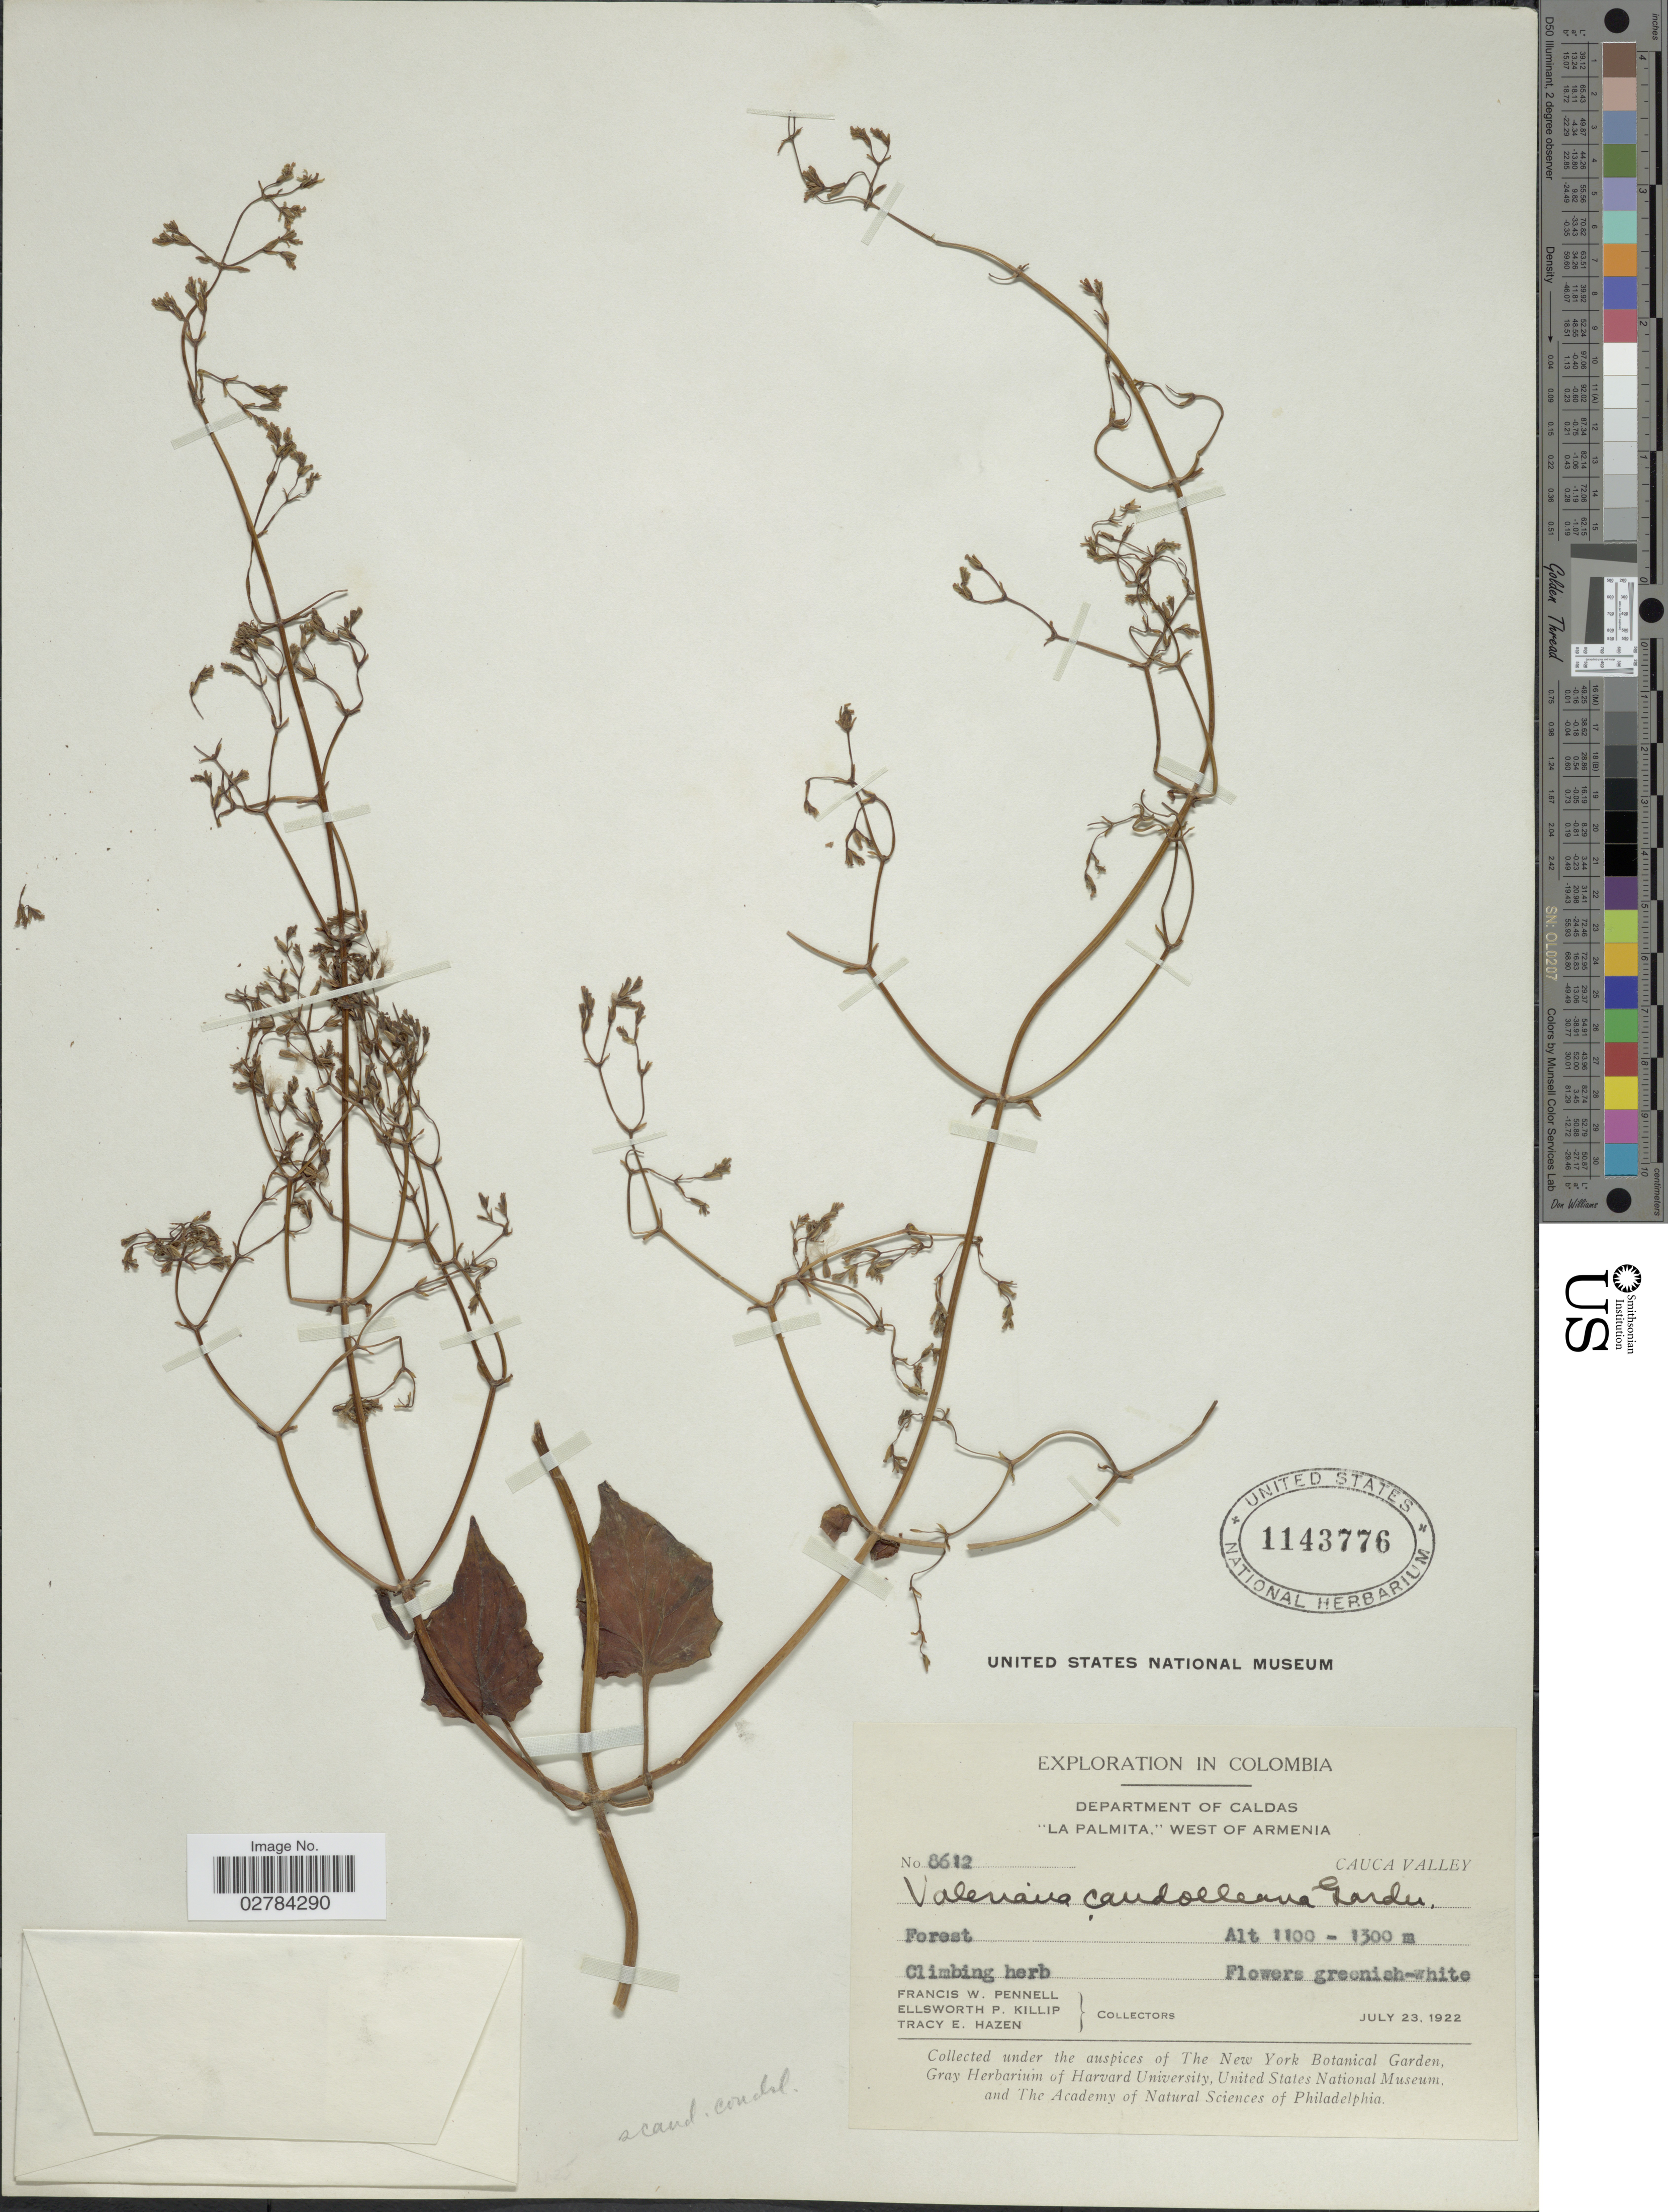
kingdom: Plantae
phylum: Tracheophyta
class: Magnoliopsida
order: Dipsacales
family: Caprifoliaceae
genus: Valeriana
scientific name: Valeriana candolleana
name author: Gardner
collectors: F. W. Pennell, E. P. Killip & T. E. Hazen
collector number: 8612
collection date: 1922-07-23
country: Colombia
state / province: Caldas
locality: Department of Caldas. "La Palmita," West of Armenia. Cauca Valley.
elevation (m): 1100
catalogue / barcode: US 1143776